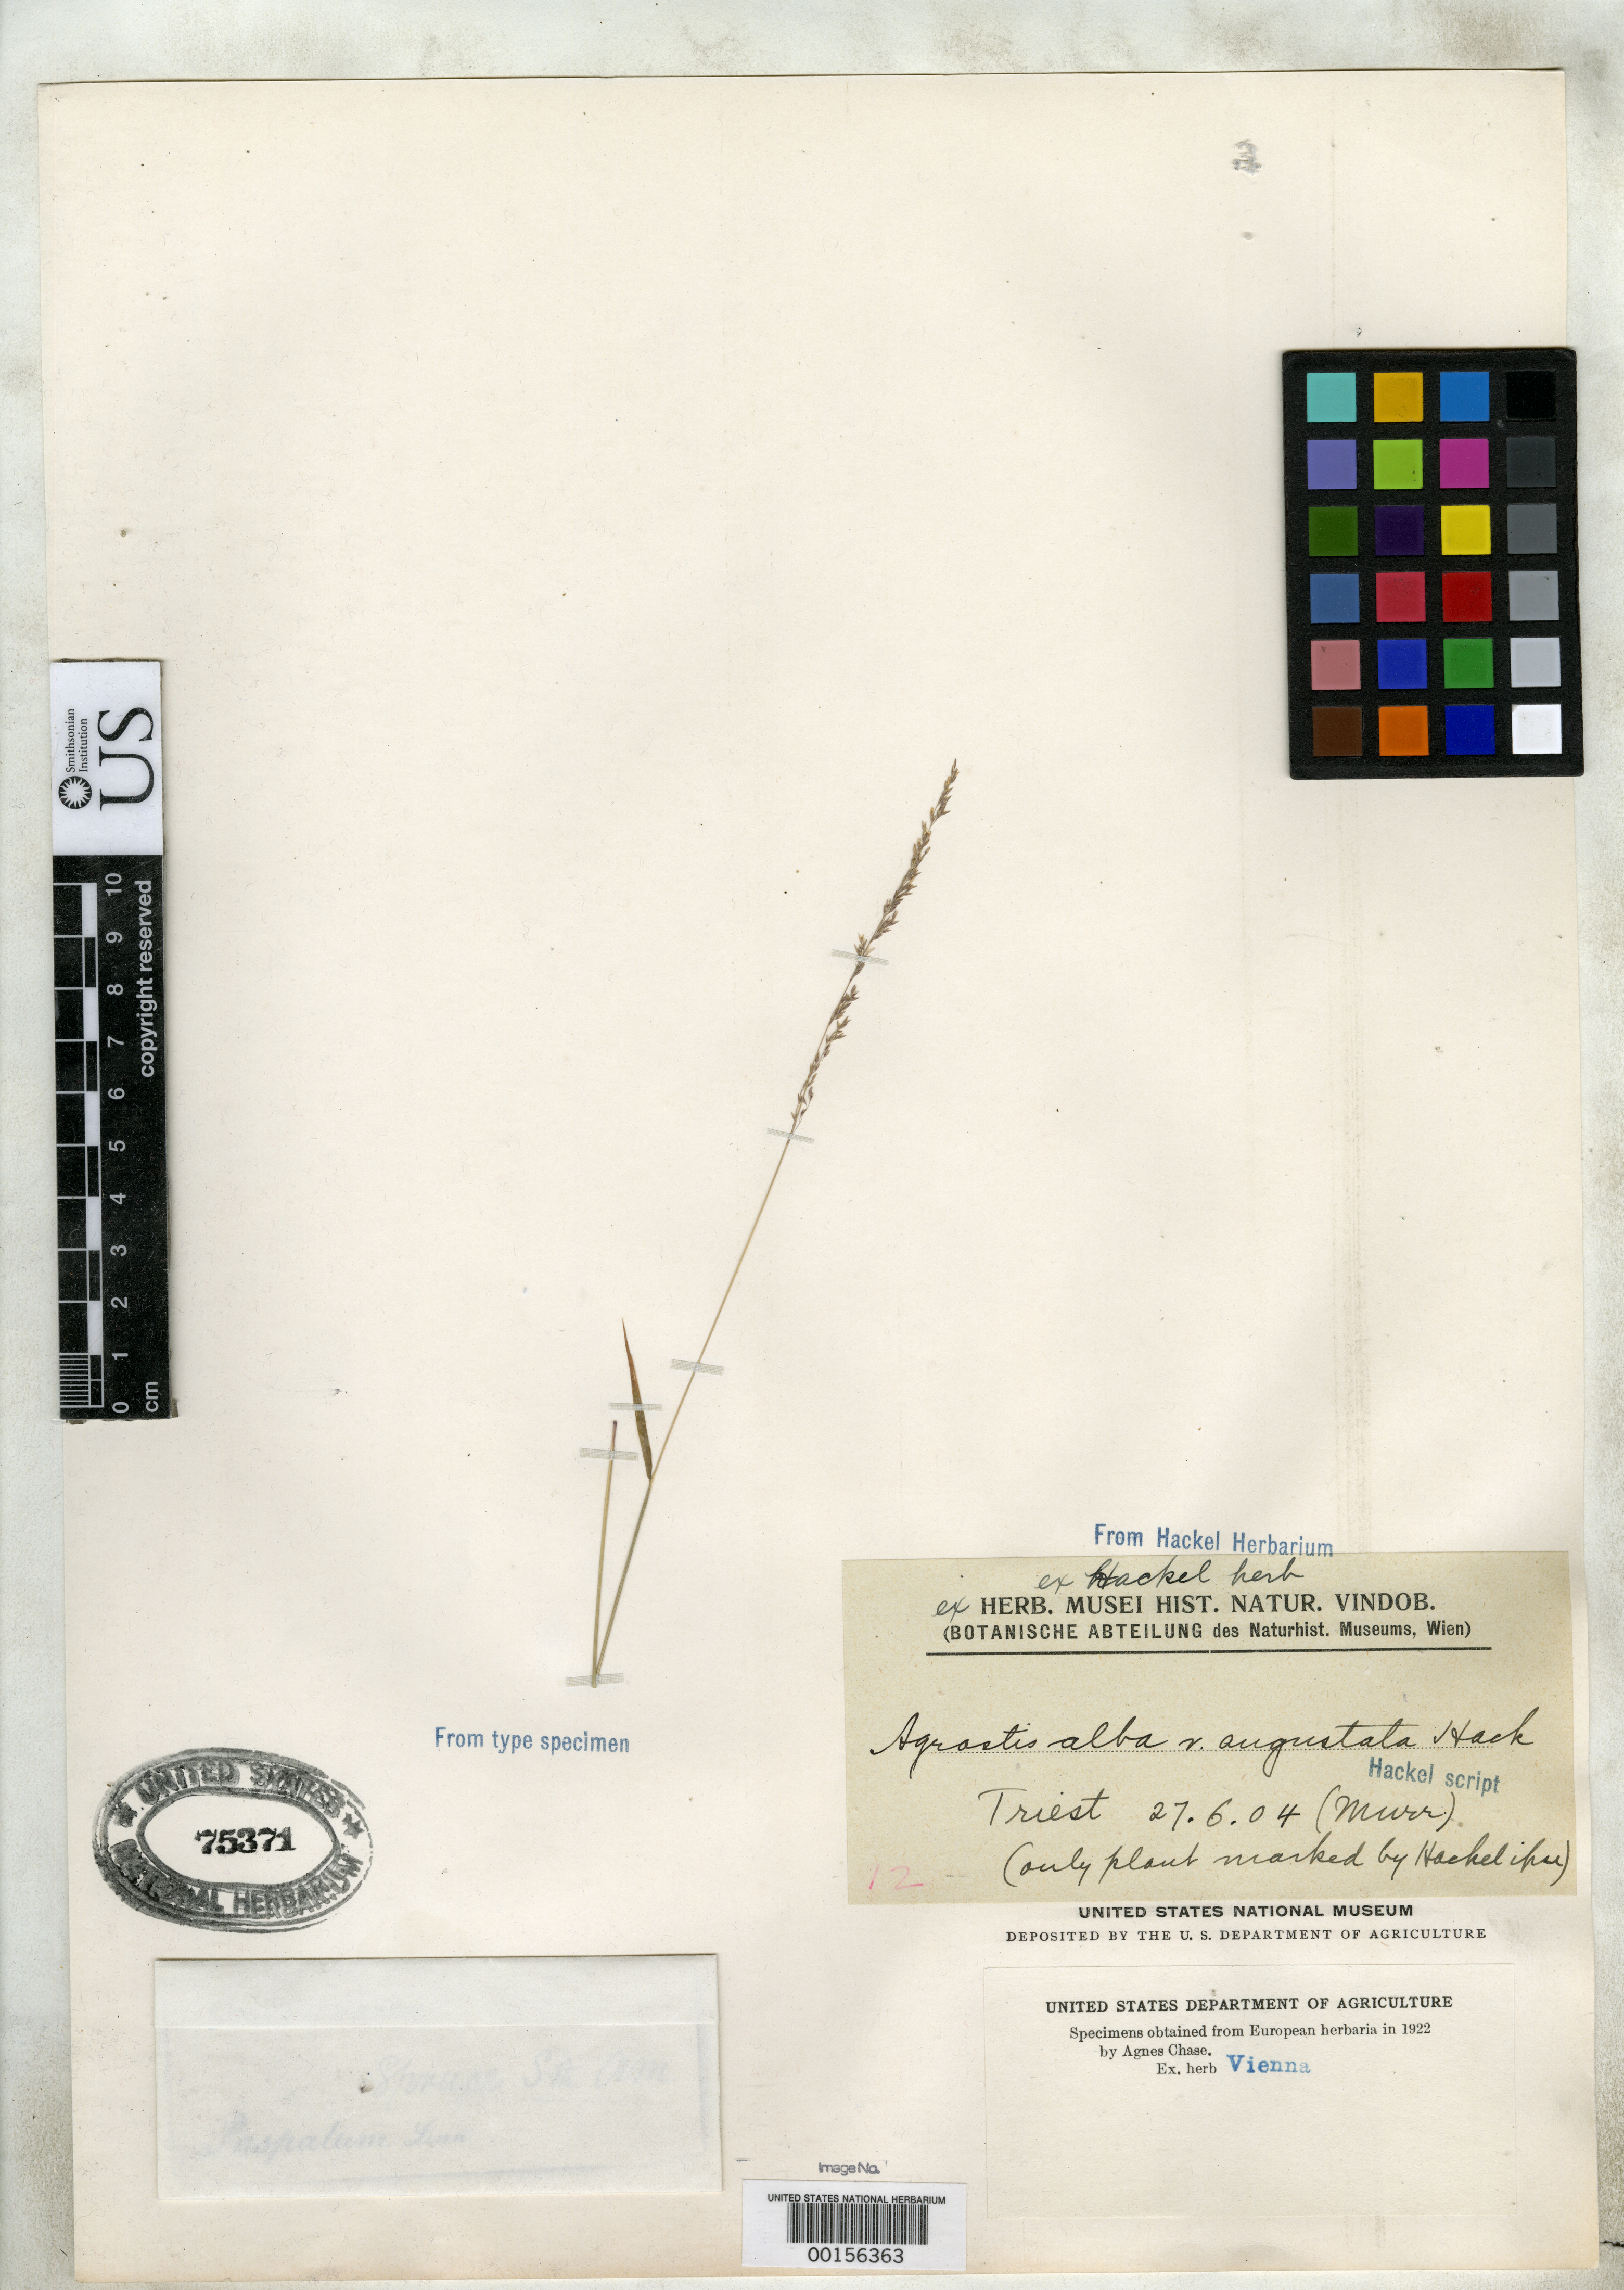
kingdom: Plantae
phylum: Tracheophyta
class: Liliopsida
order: Poales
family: Poaceae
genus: Agrostis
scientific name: Agrostis alba var. angustata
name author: Hack.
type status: Type Fragment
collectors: J. Murr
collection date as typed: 27 --- 1904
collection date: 1904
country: Austria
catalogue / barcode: US 75371